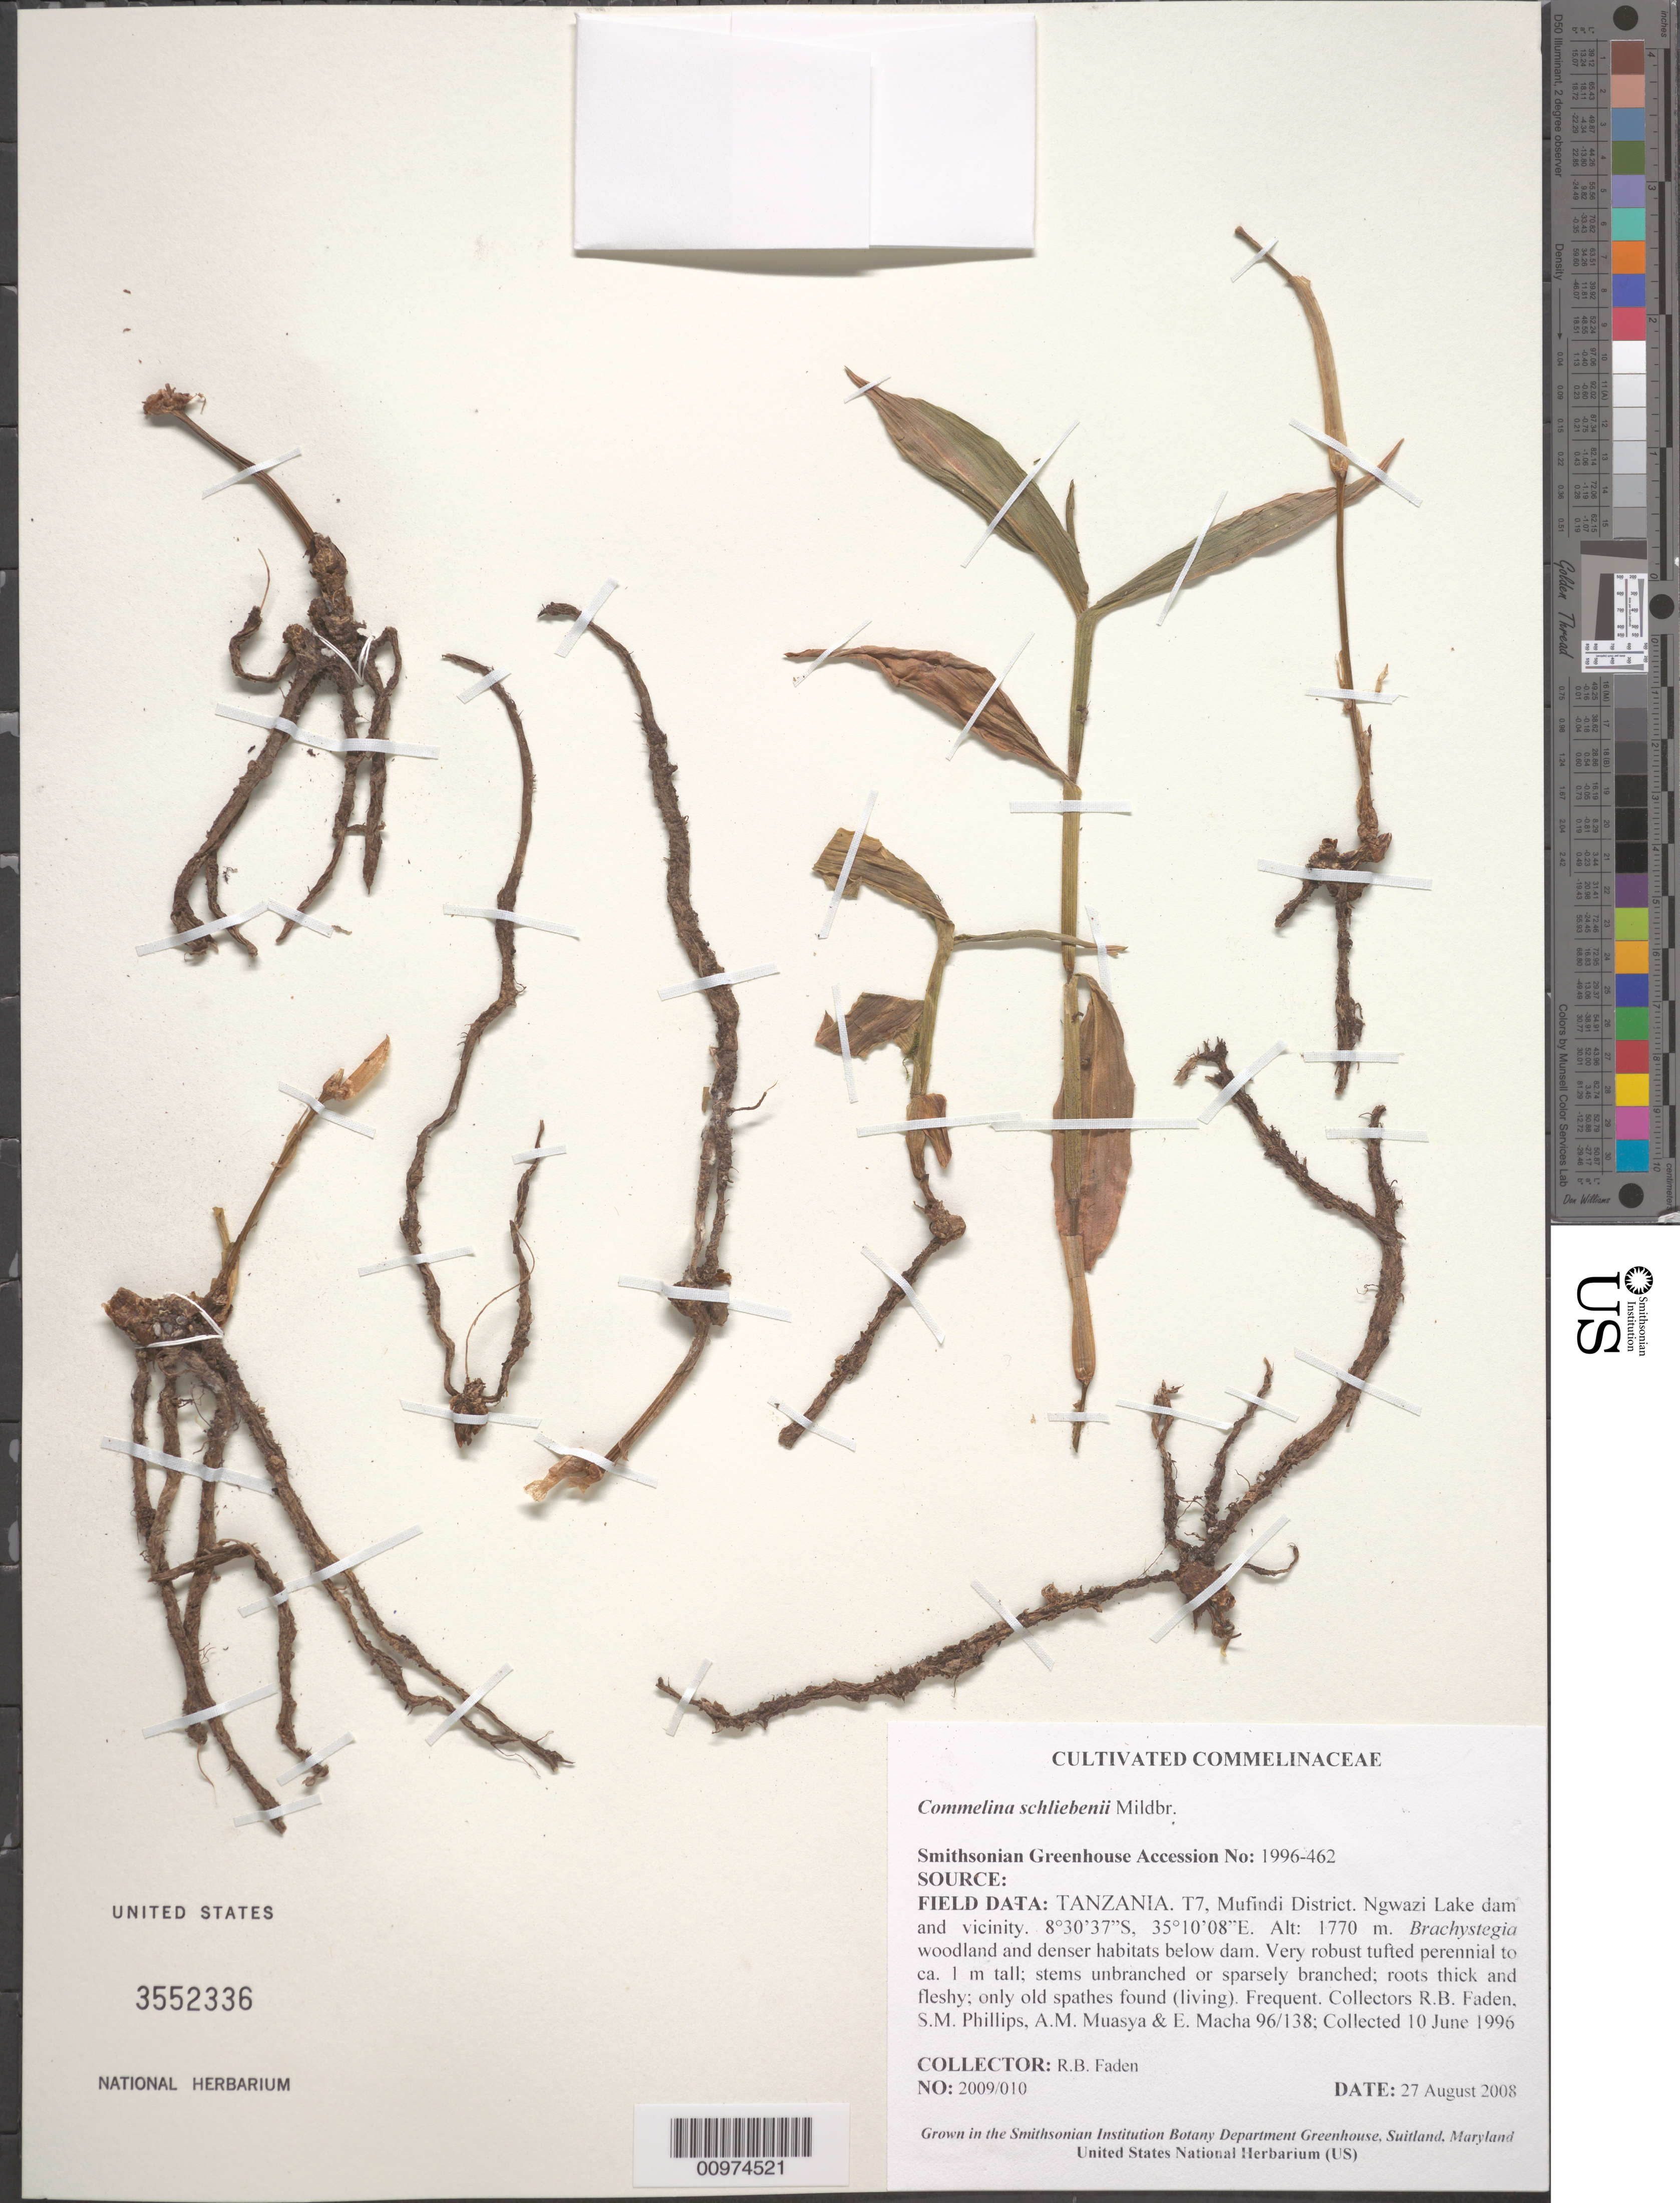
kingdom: Plantae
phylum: Tracheophyta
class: Liliopsida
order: Commelinales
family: Commelinaceae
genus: Commelina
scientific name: Commelina schliebenii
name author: Mildbr.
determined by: Faden, Robert B., (US), Smithsonian Institution - National Museum of Natural History (UNITED STATES)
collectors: R. B. Faden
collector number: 2009/010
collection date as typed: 27 Aug 2008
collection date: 2008-08-27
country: Tanzania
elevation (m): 1770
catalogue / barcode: US 3552336